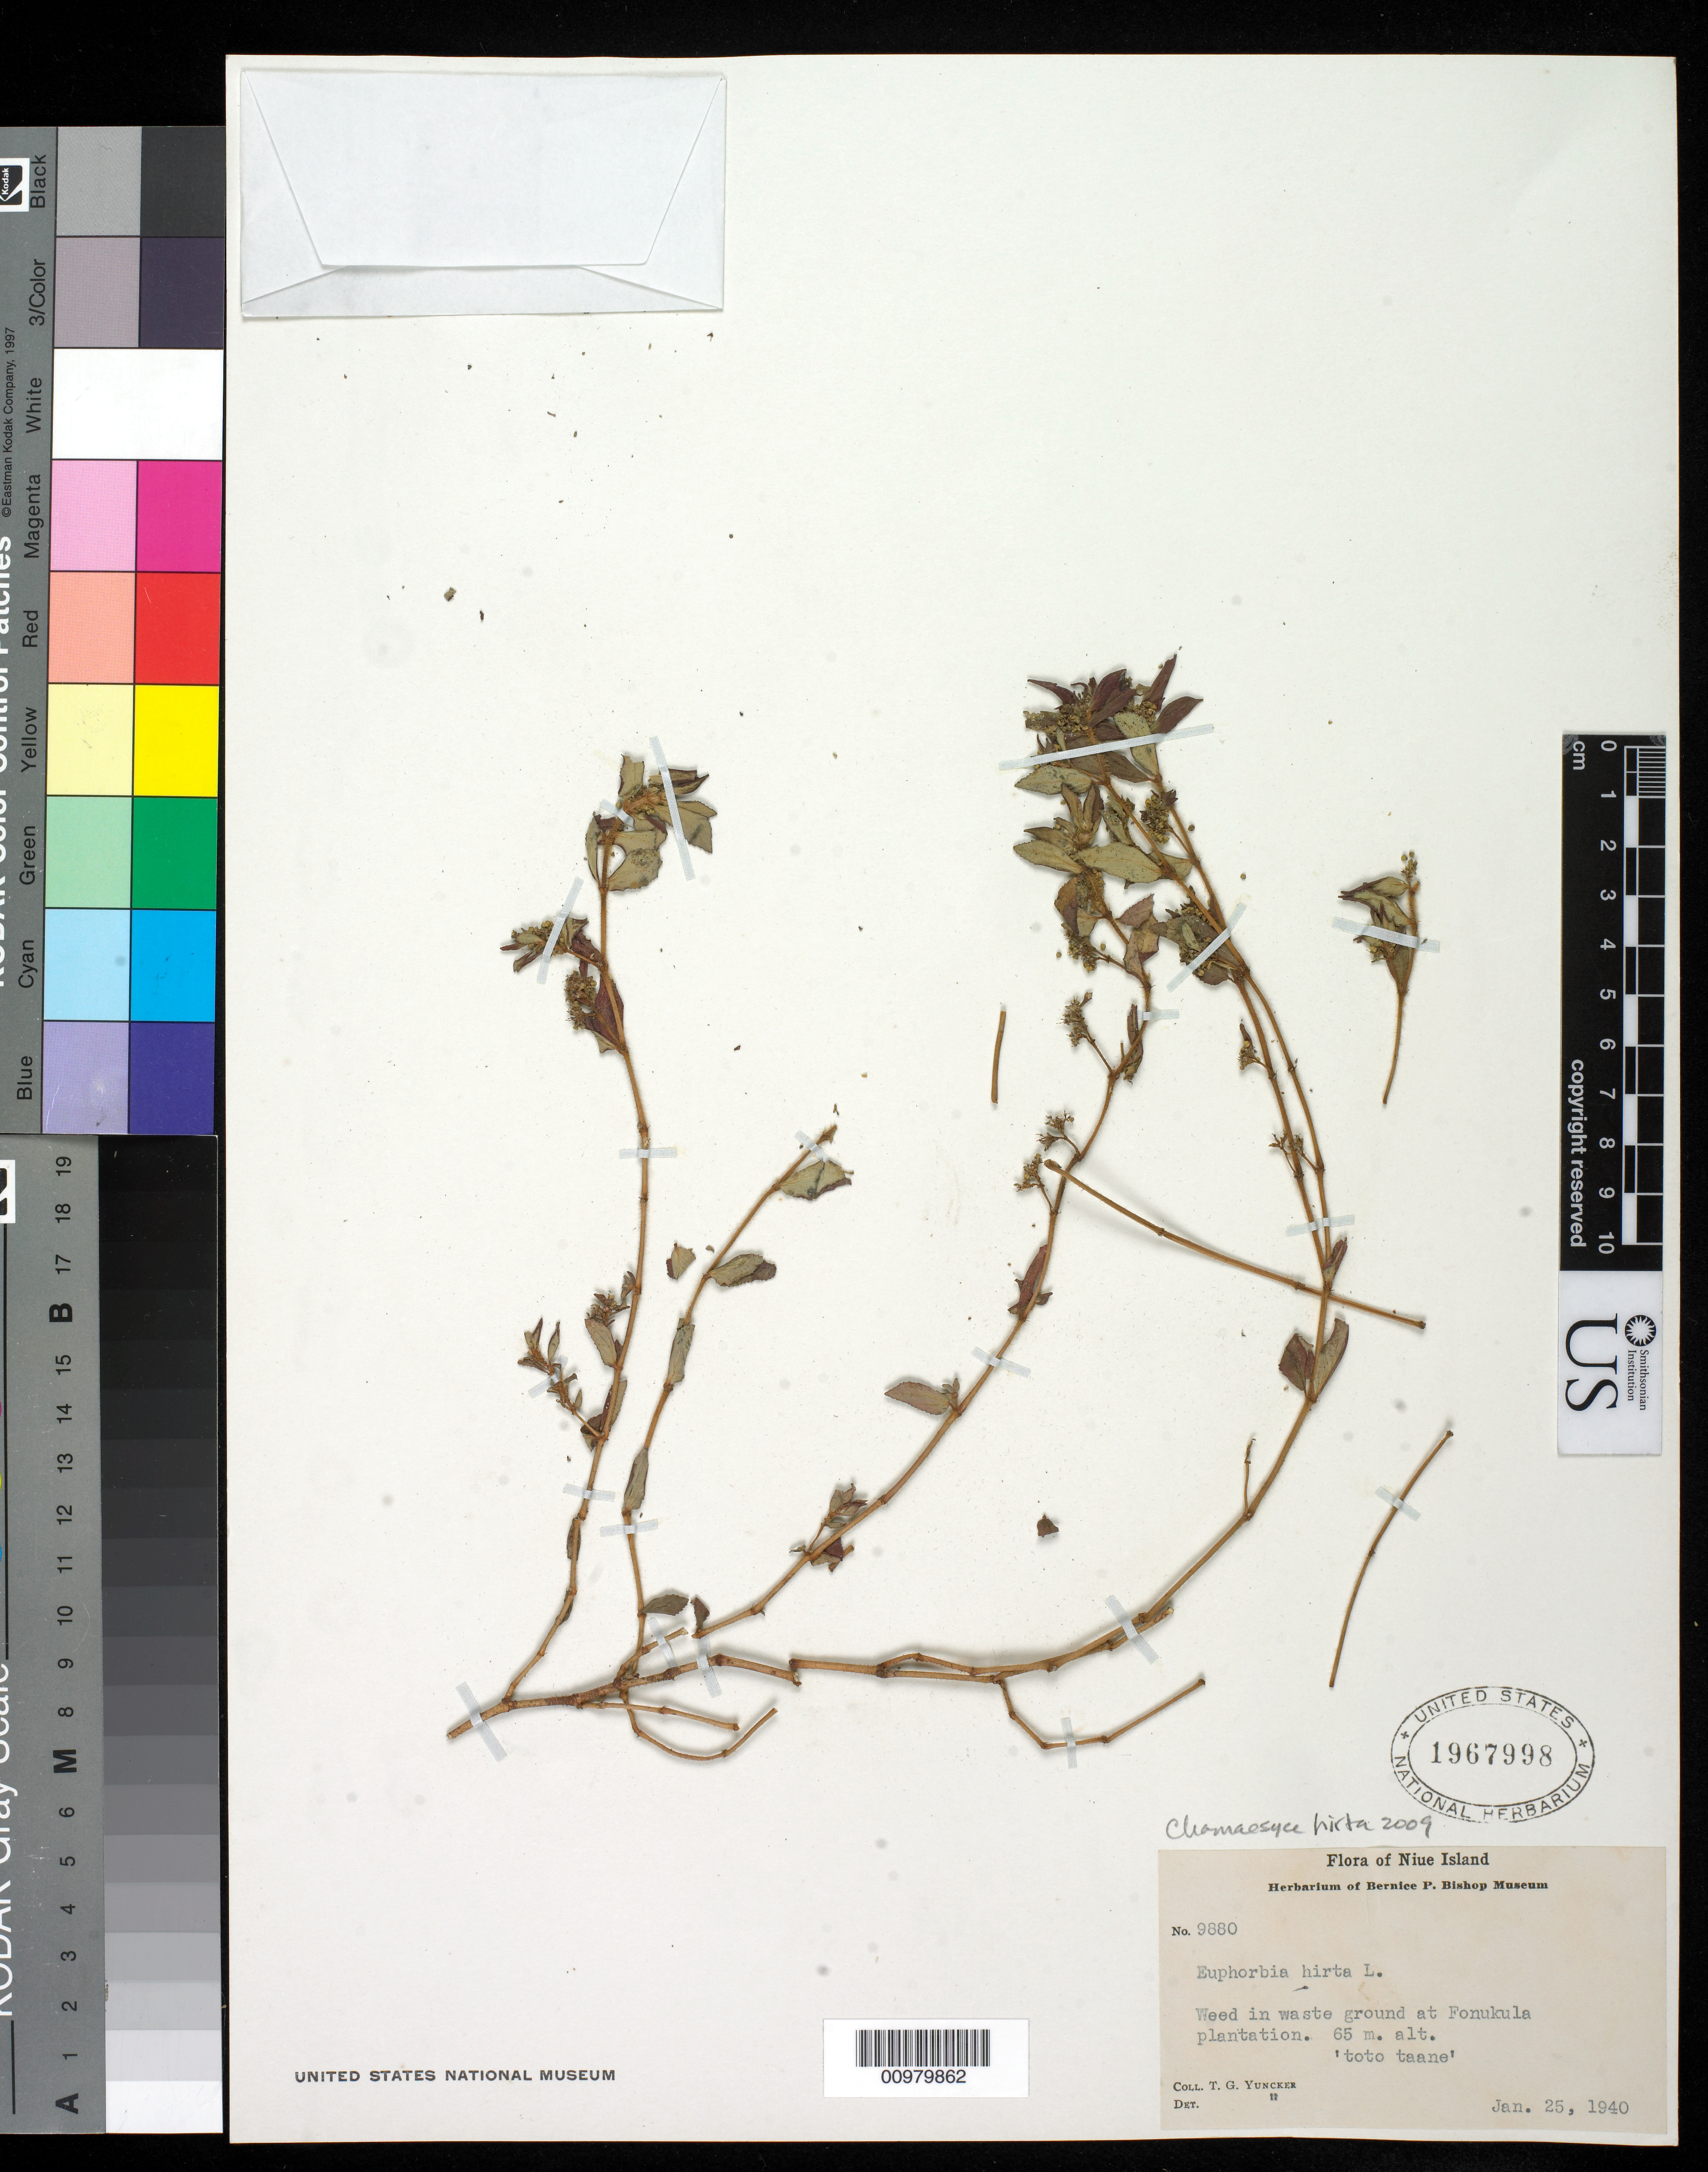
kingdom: Plantae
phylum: Tracheophyta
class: Magnoliopsida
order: Malpighiales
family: Euphorbiaceae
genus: Euphorbia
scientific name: Euphorbia hirta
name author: L.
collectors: T. G. Yuncker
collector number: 9880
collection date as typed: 25 Jan 1940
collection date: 1940-01-25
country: Niue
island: Niue I.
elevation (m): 65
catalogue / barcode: US 1967998